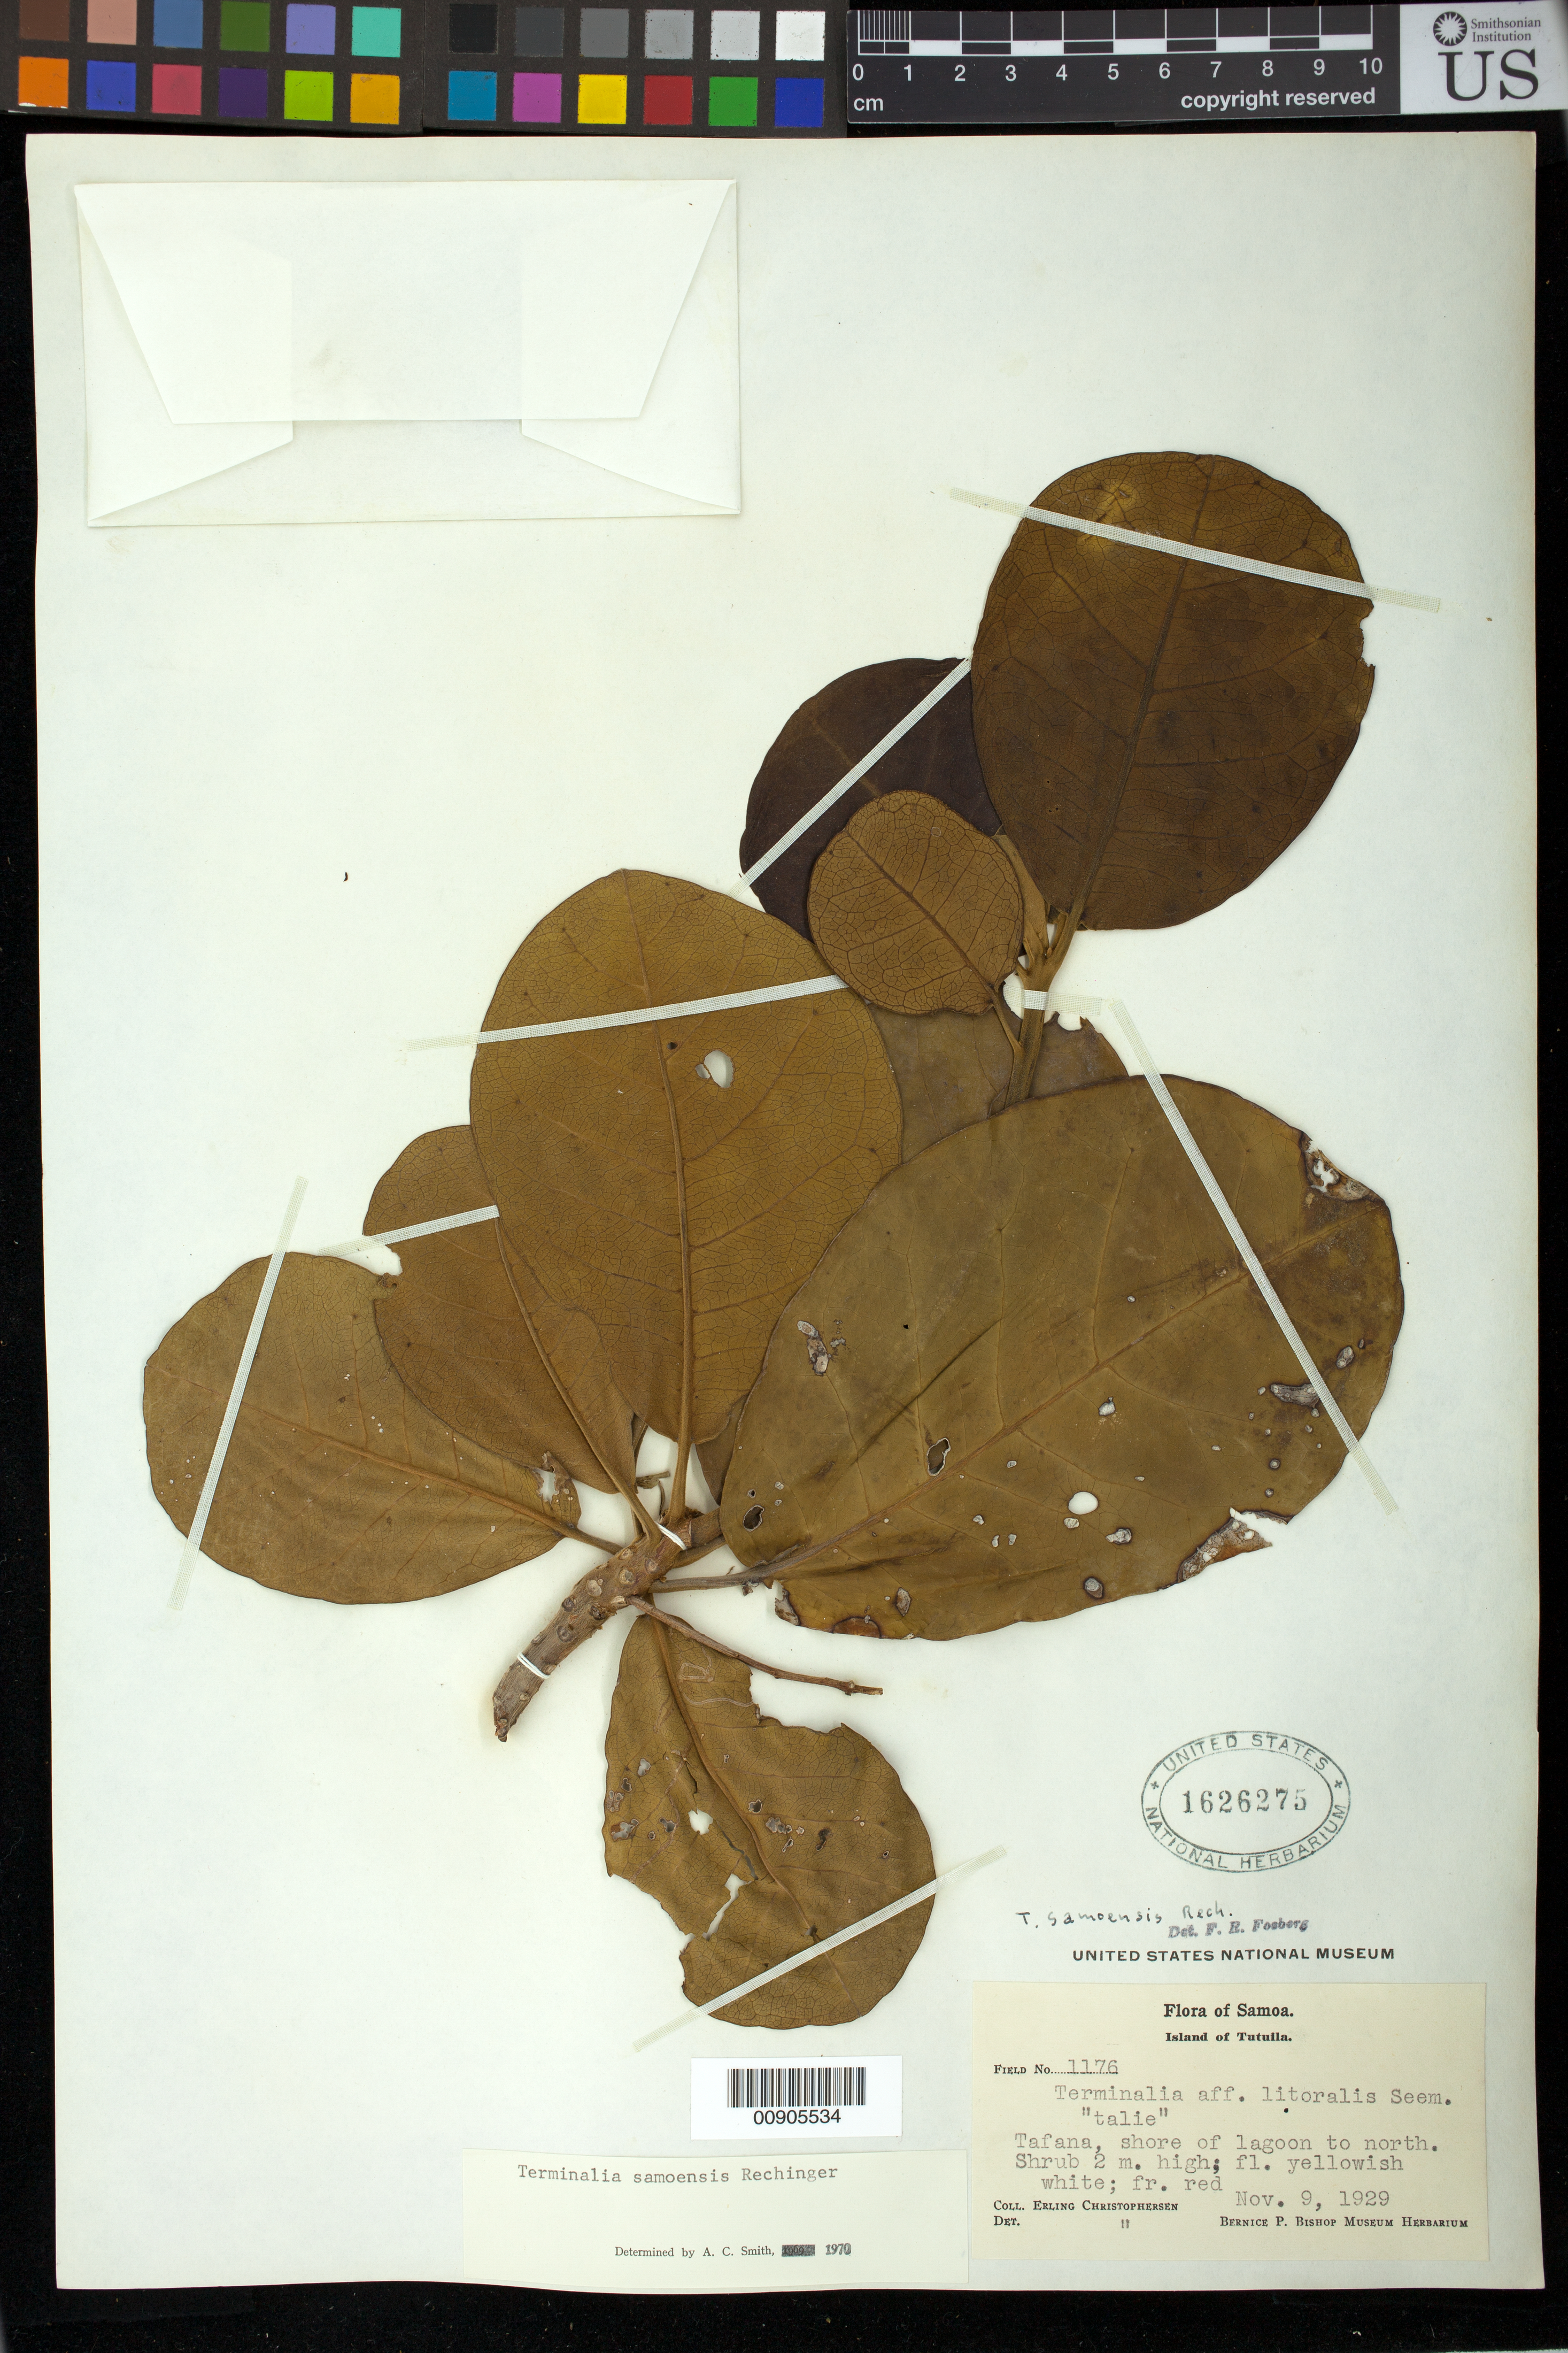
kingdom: Plantae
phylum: Tracheophyta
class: Magnoliopsida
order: Myrtales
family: Combretaceae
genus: Terminalia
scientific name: Terminalia litoralis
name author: Seem.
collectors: E. Christophersen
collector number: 1176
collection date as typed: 09 Nov 1929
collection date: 1929-11-09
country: American Samoa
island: Tutua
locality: Tafana, shore of lagoon to north.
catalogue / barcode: US 1626275